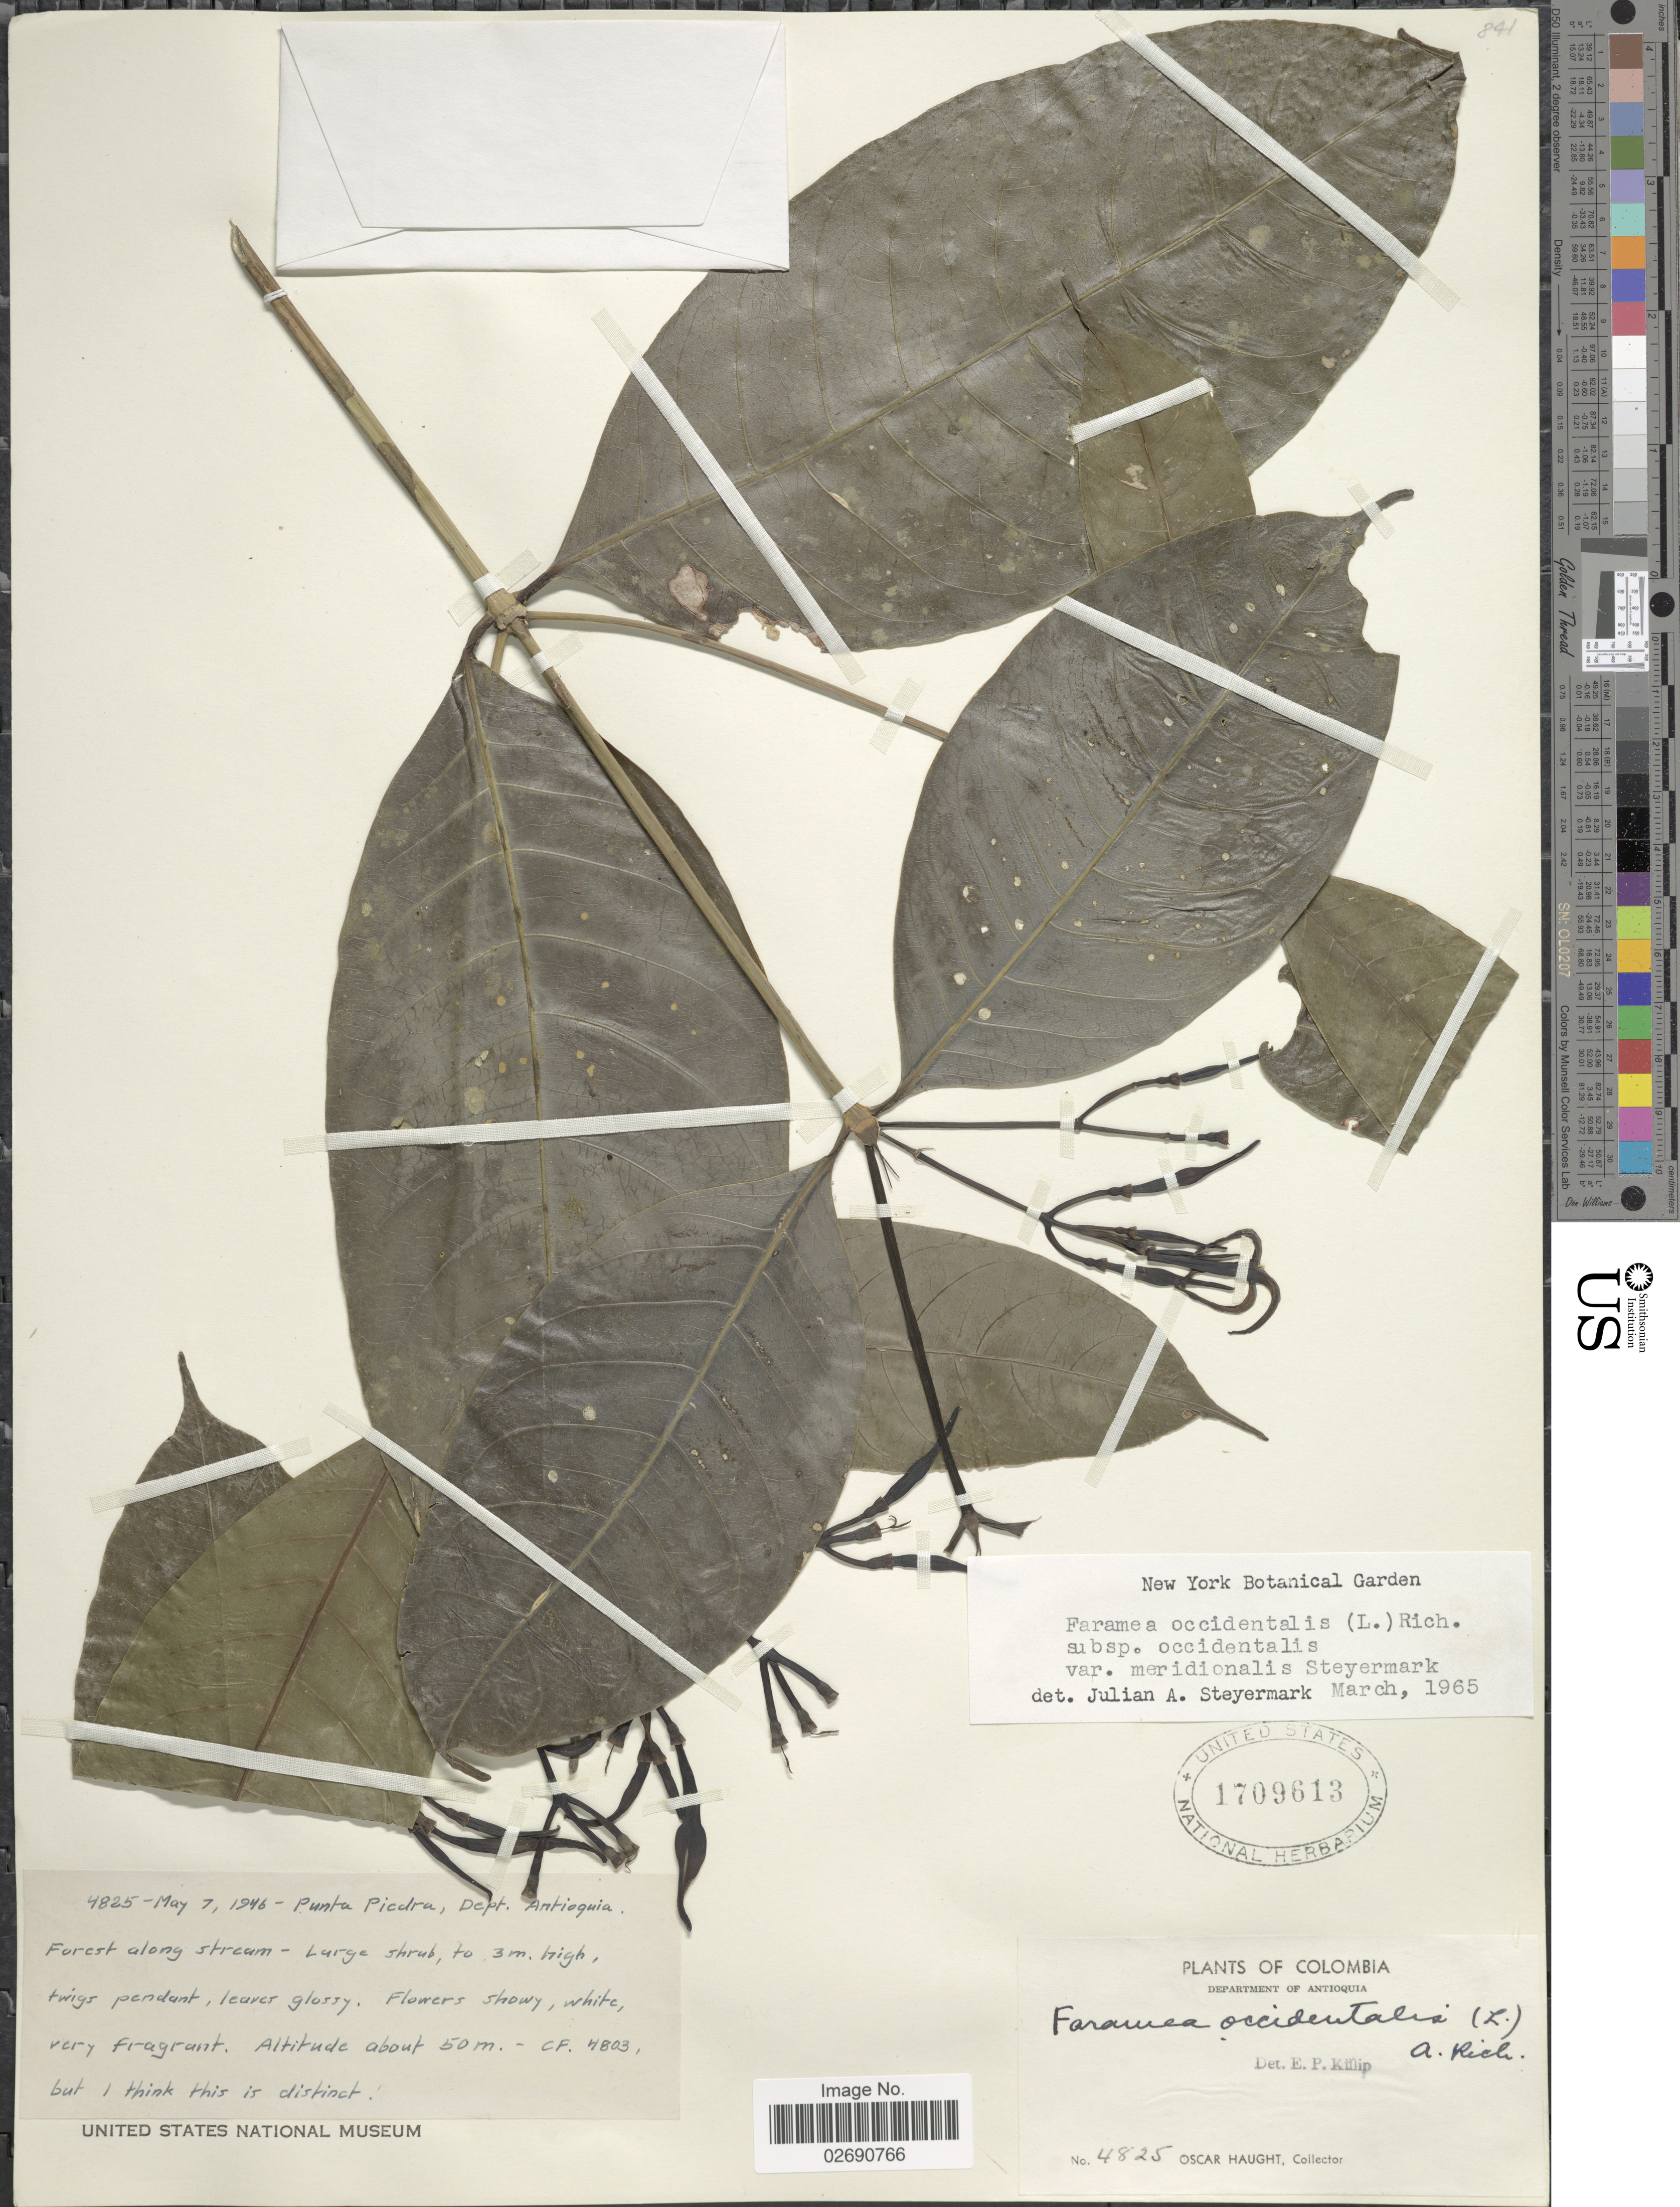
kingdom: Plantae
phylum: Tracheophyta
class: Magnoliopsida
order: Gentianales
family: Rubiaceae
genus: Faramea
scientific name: Faramea occidentalis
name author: (L.) A. Rich.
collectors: O. Haught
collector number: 4825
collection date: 1946-05-07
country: Colombia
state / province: Antioquia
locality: Department of Antioquia, Punta Piedra, Forest along stream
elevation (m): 50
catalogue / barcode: US 1709613